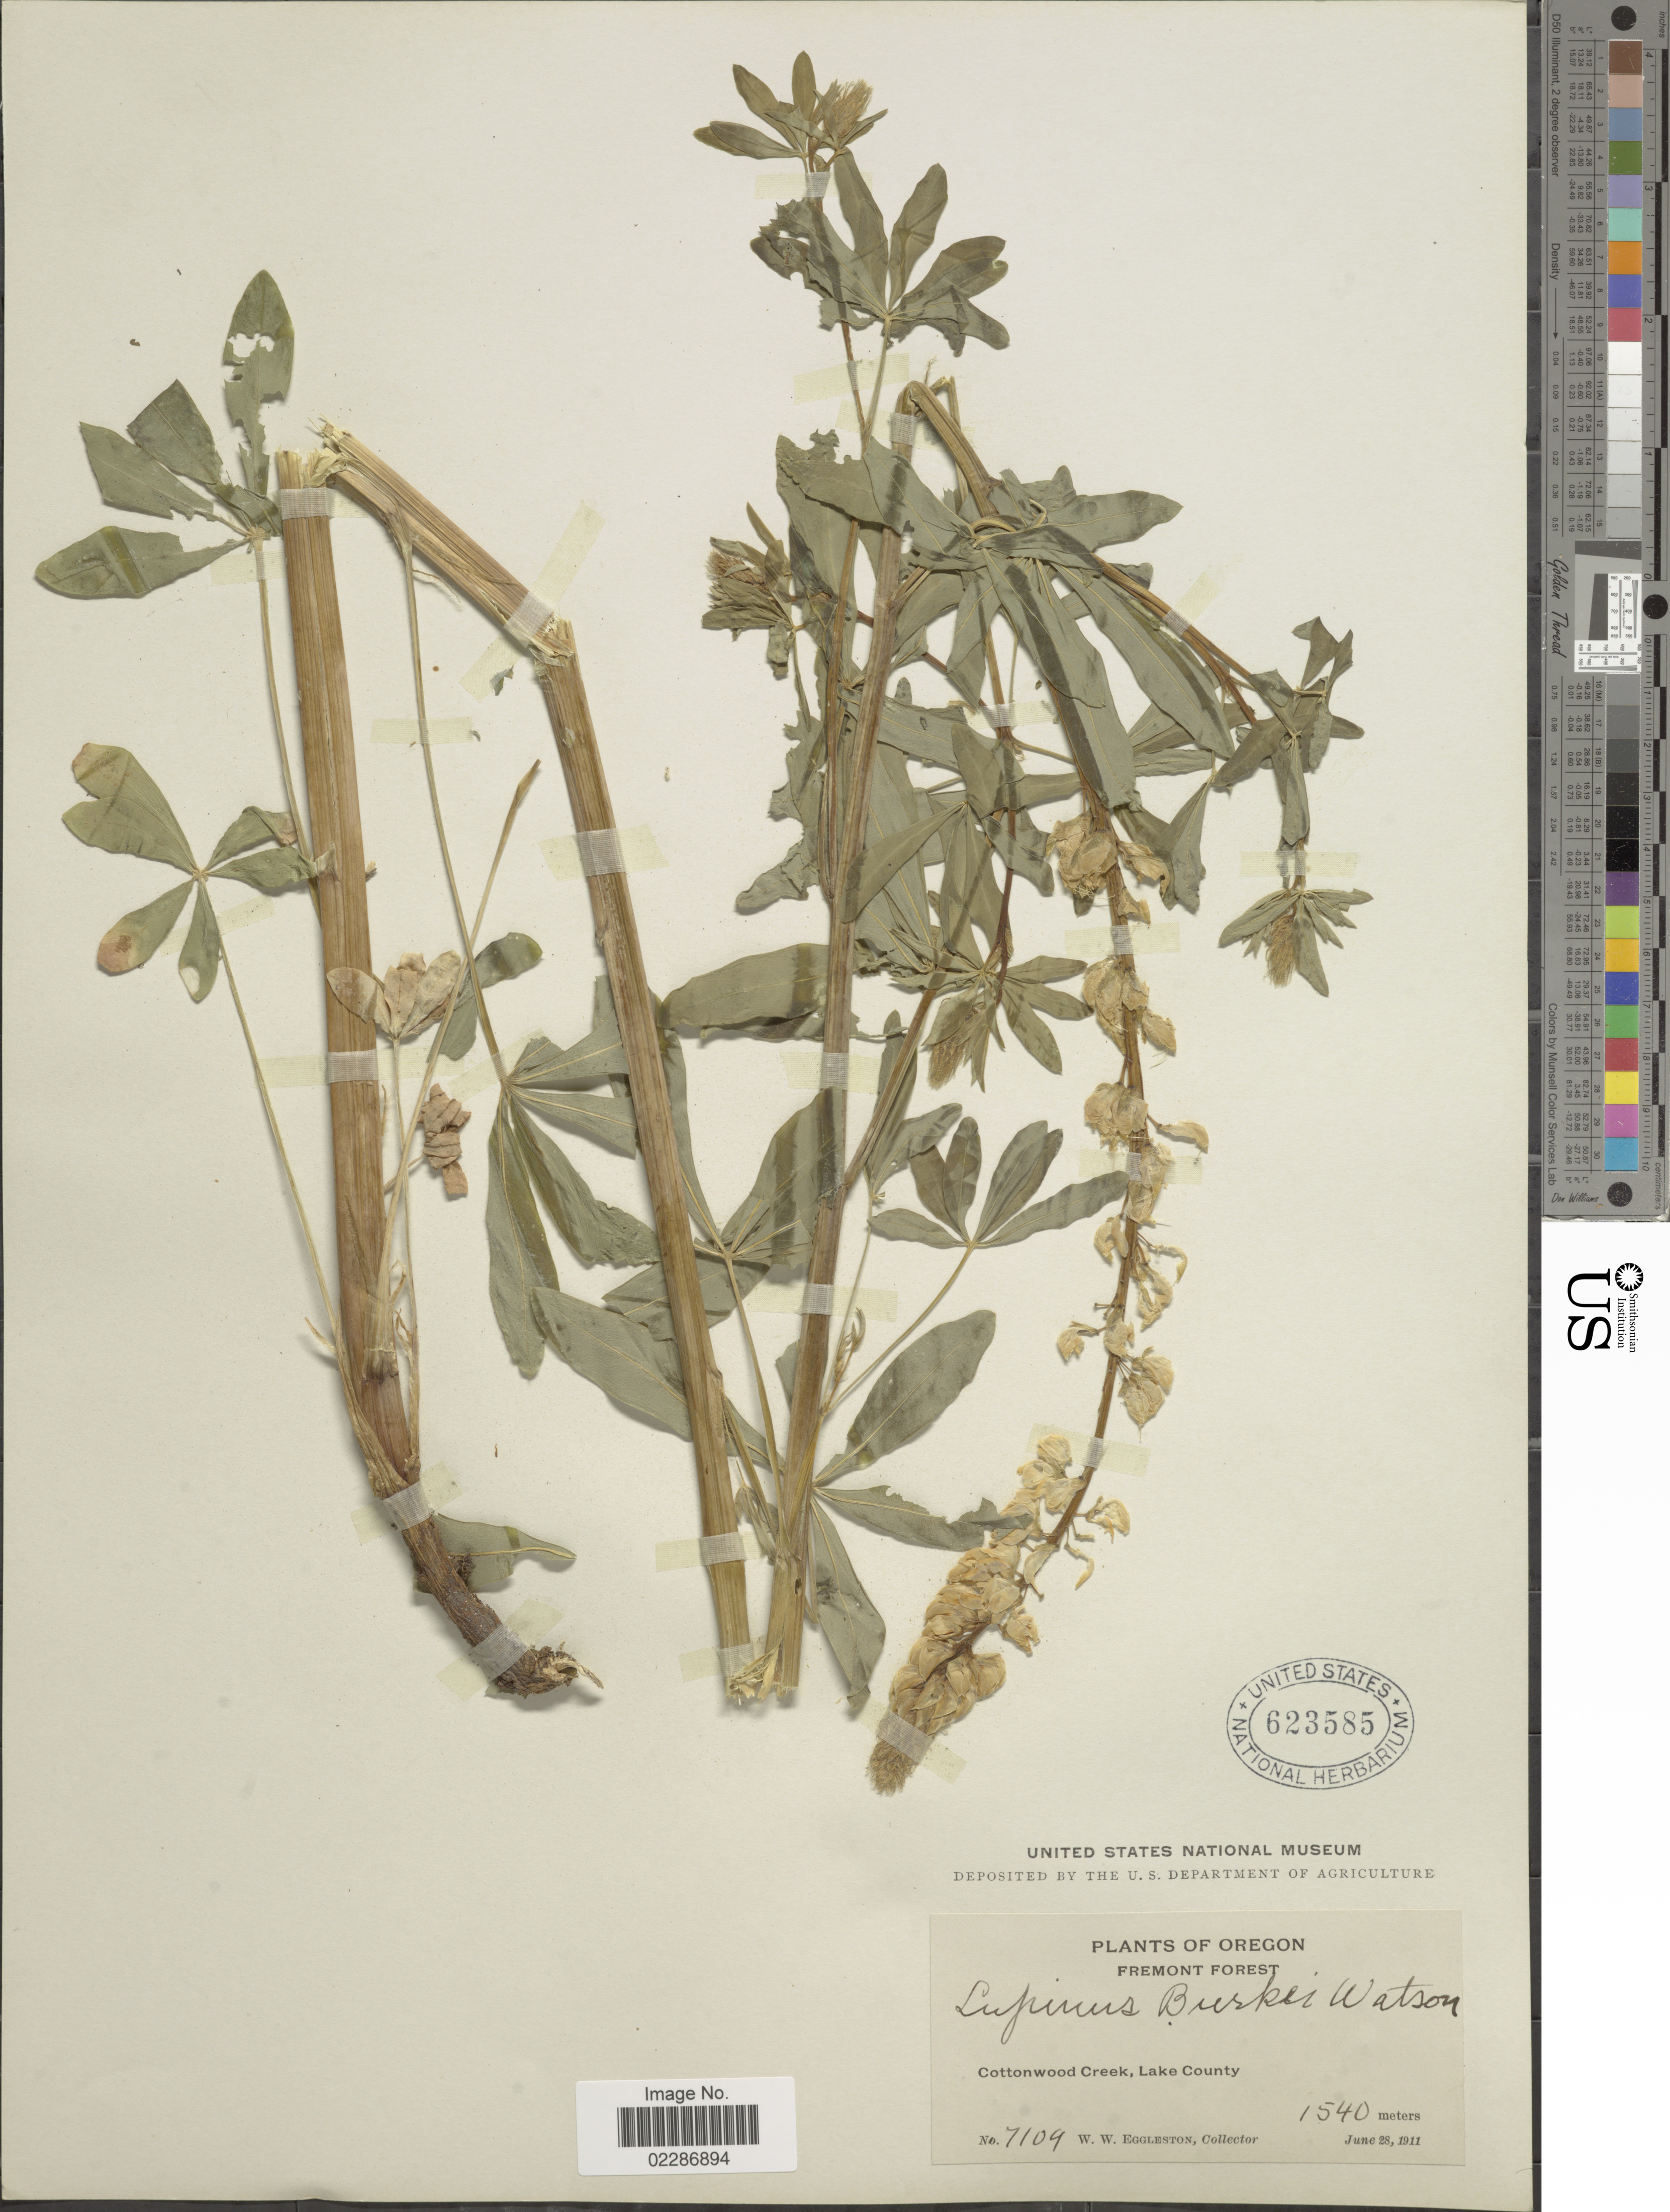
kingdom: Plantae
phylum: Tracheophyta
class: Magnoliopsida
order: Fabales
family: Fabaceae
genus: Lupinus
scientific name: Lupinus burkei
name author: S. Watson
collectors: W. W. Eggleston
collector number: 7109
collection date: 1911-06-28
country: United States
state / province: Oregon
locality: Fremont Forest, Cottonwood Creek, Lake County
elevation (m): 1540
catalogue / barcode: US 623585